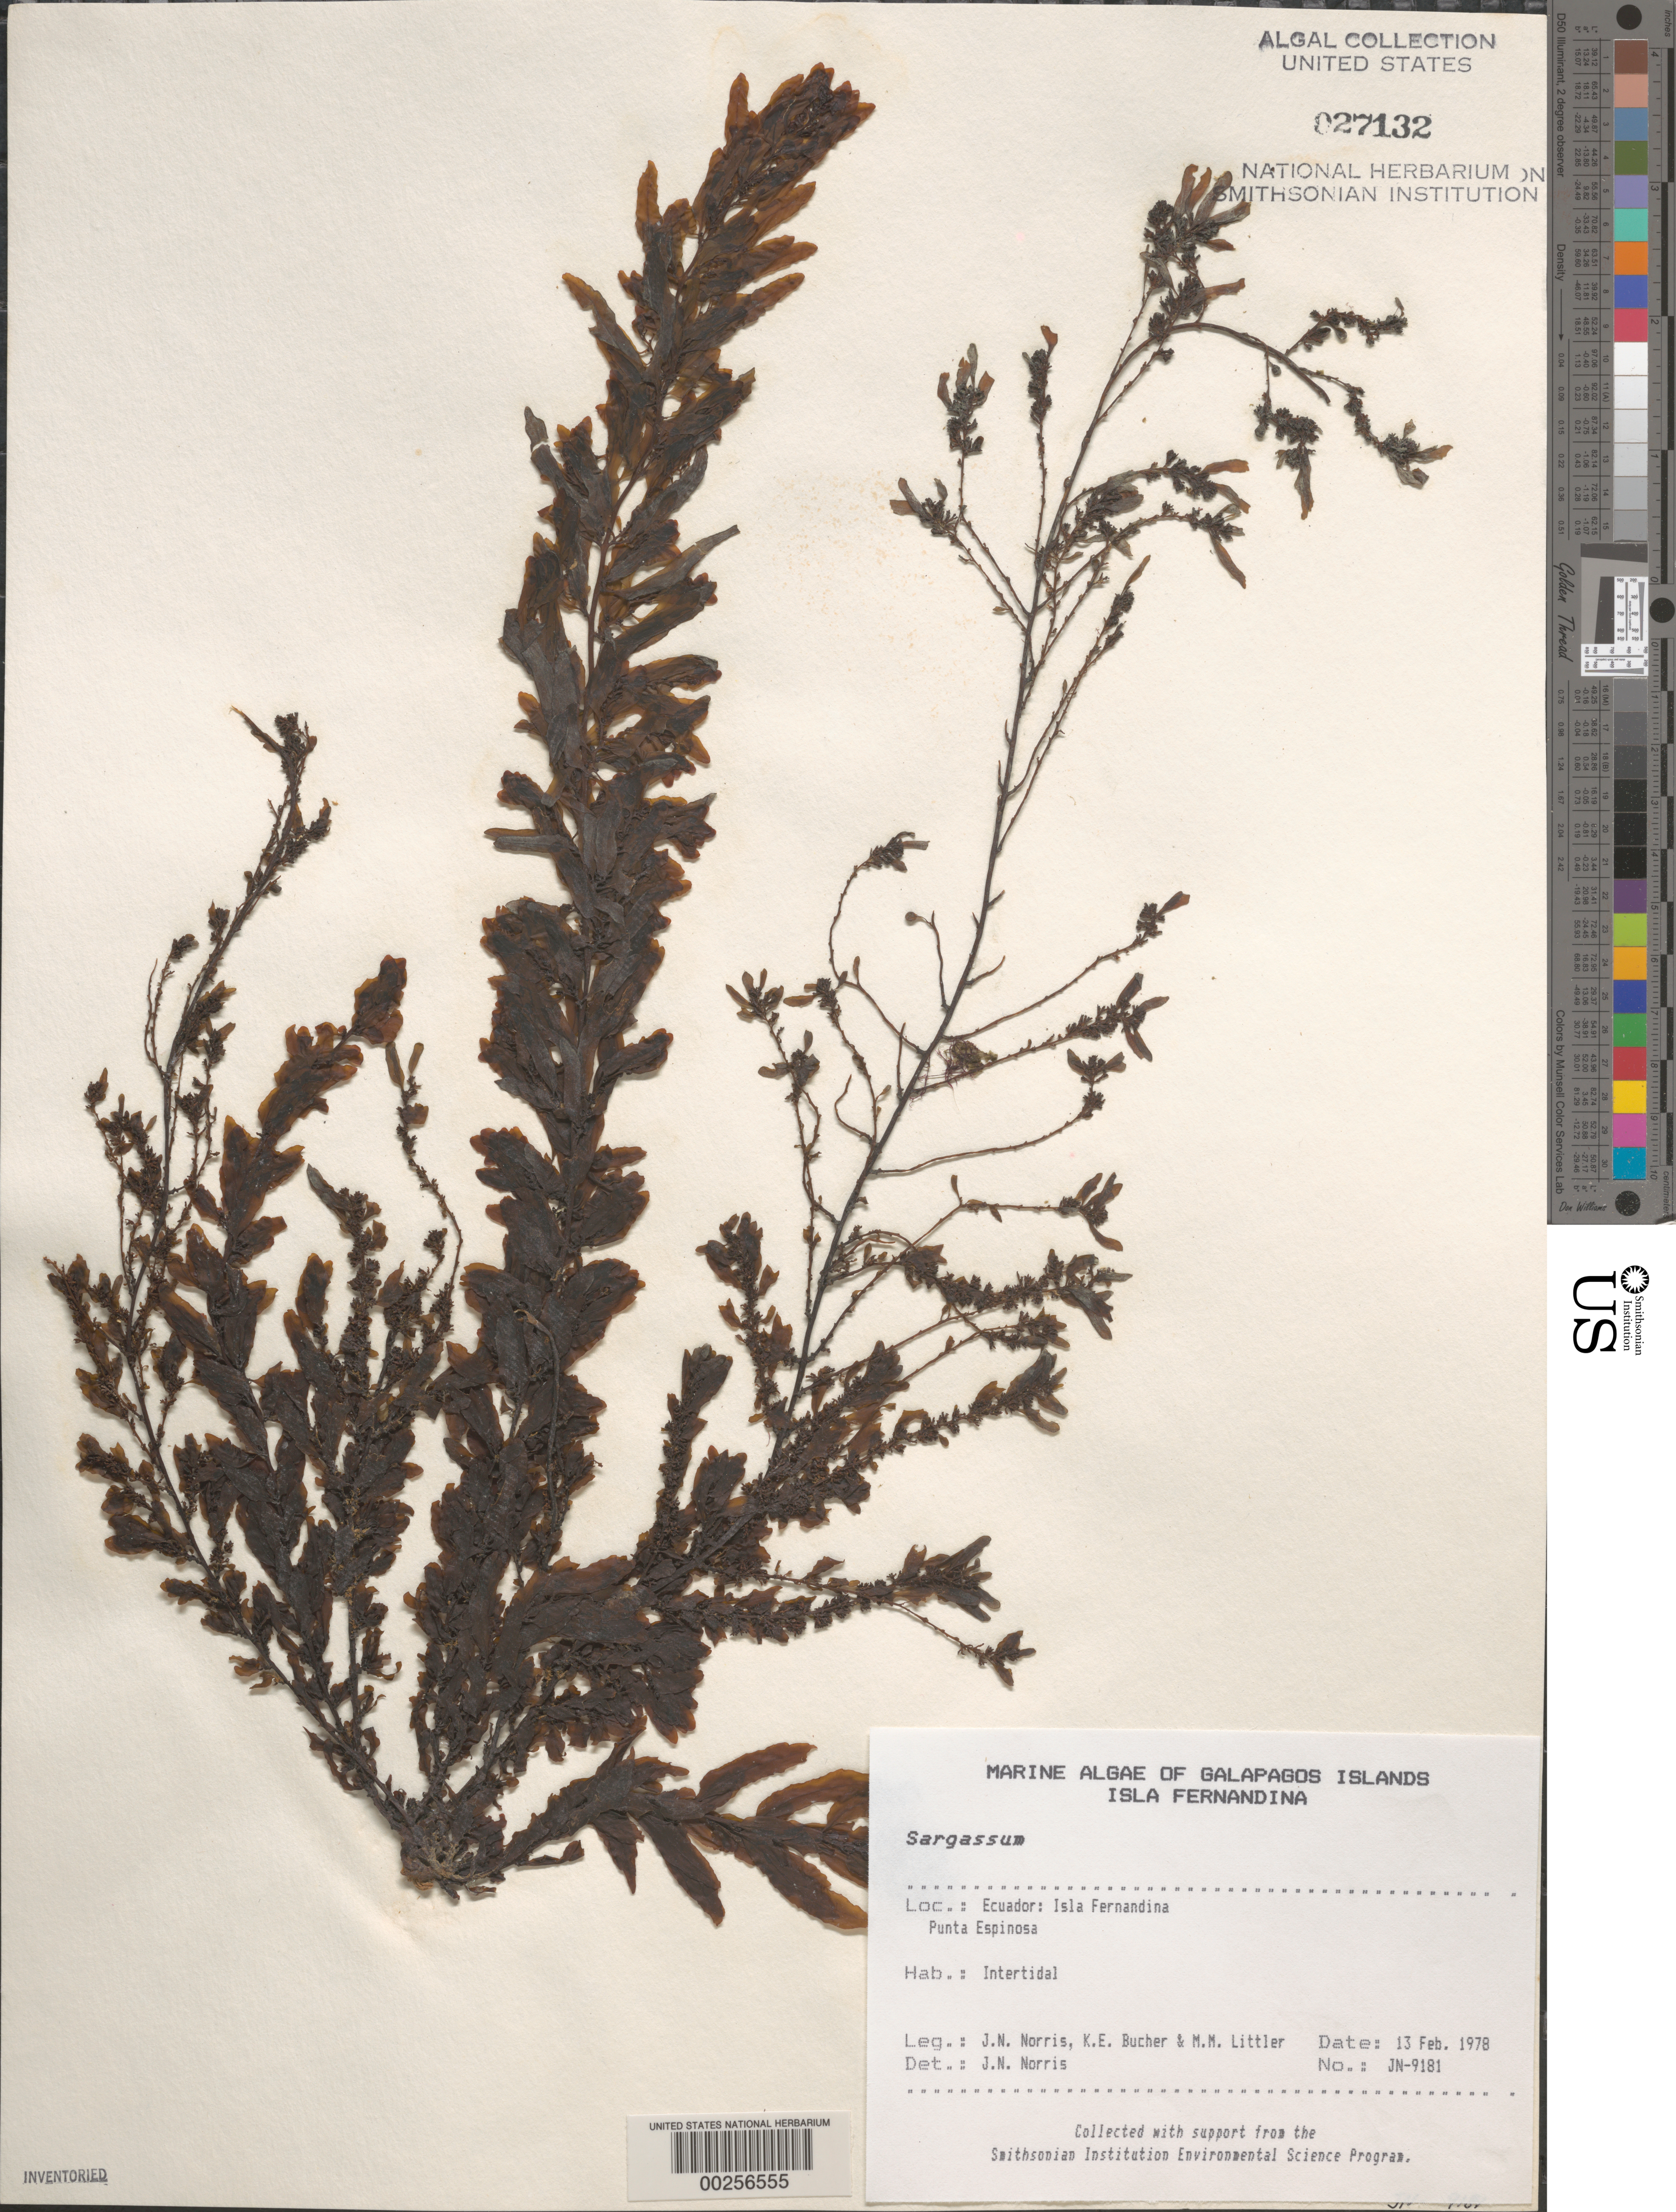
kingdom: Chromista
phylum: Ochrophyta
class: Phaeophyceae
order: Fucales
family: Sargassaceae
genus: Sargassum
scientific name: Sargassum sp.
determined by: Norris, James N.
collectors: J. N. Norris, K. E. Bucher & M. M. Littler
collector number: JN-9181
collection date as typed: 13 Feb 1978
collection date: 1978-02-13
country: Ecuador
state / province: Colón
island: Fernandina [Narborough]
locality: Punta Espinosa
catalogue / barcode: US 27132